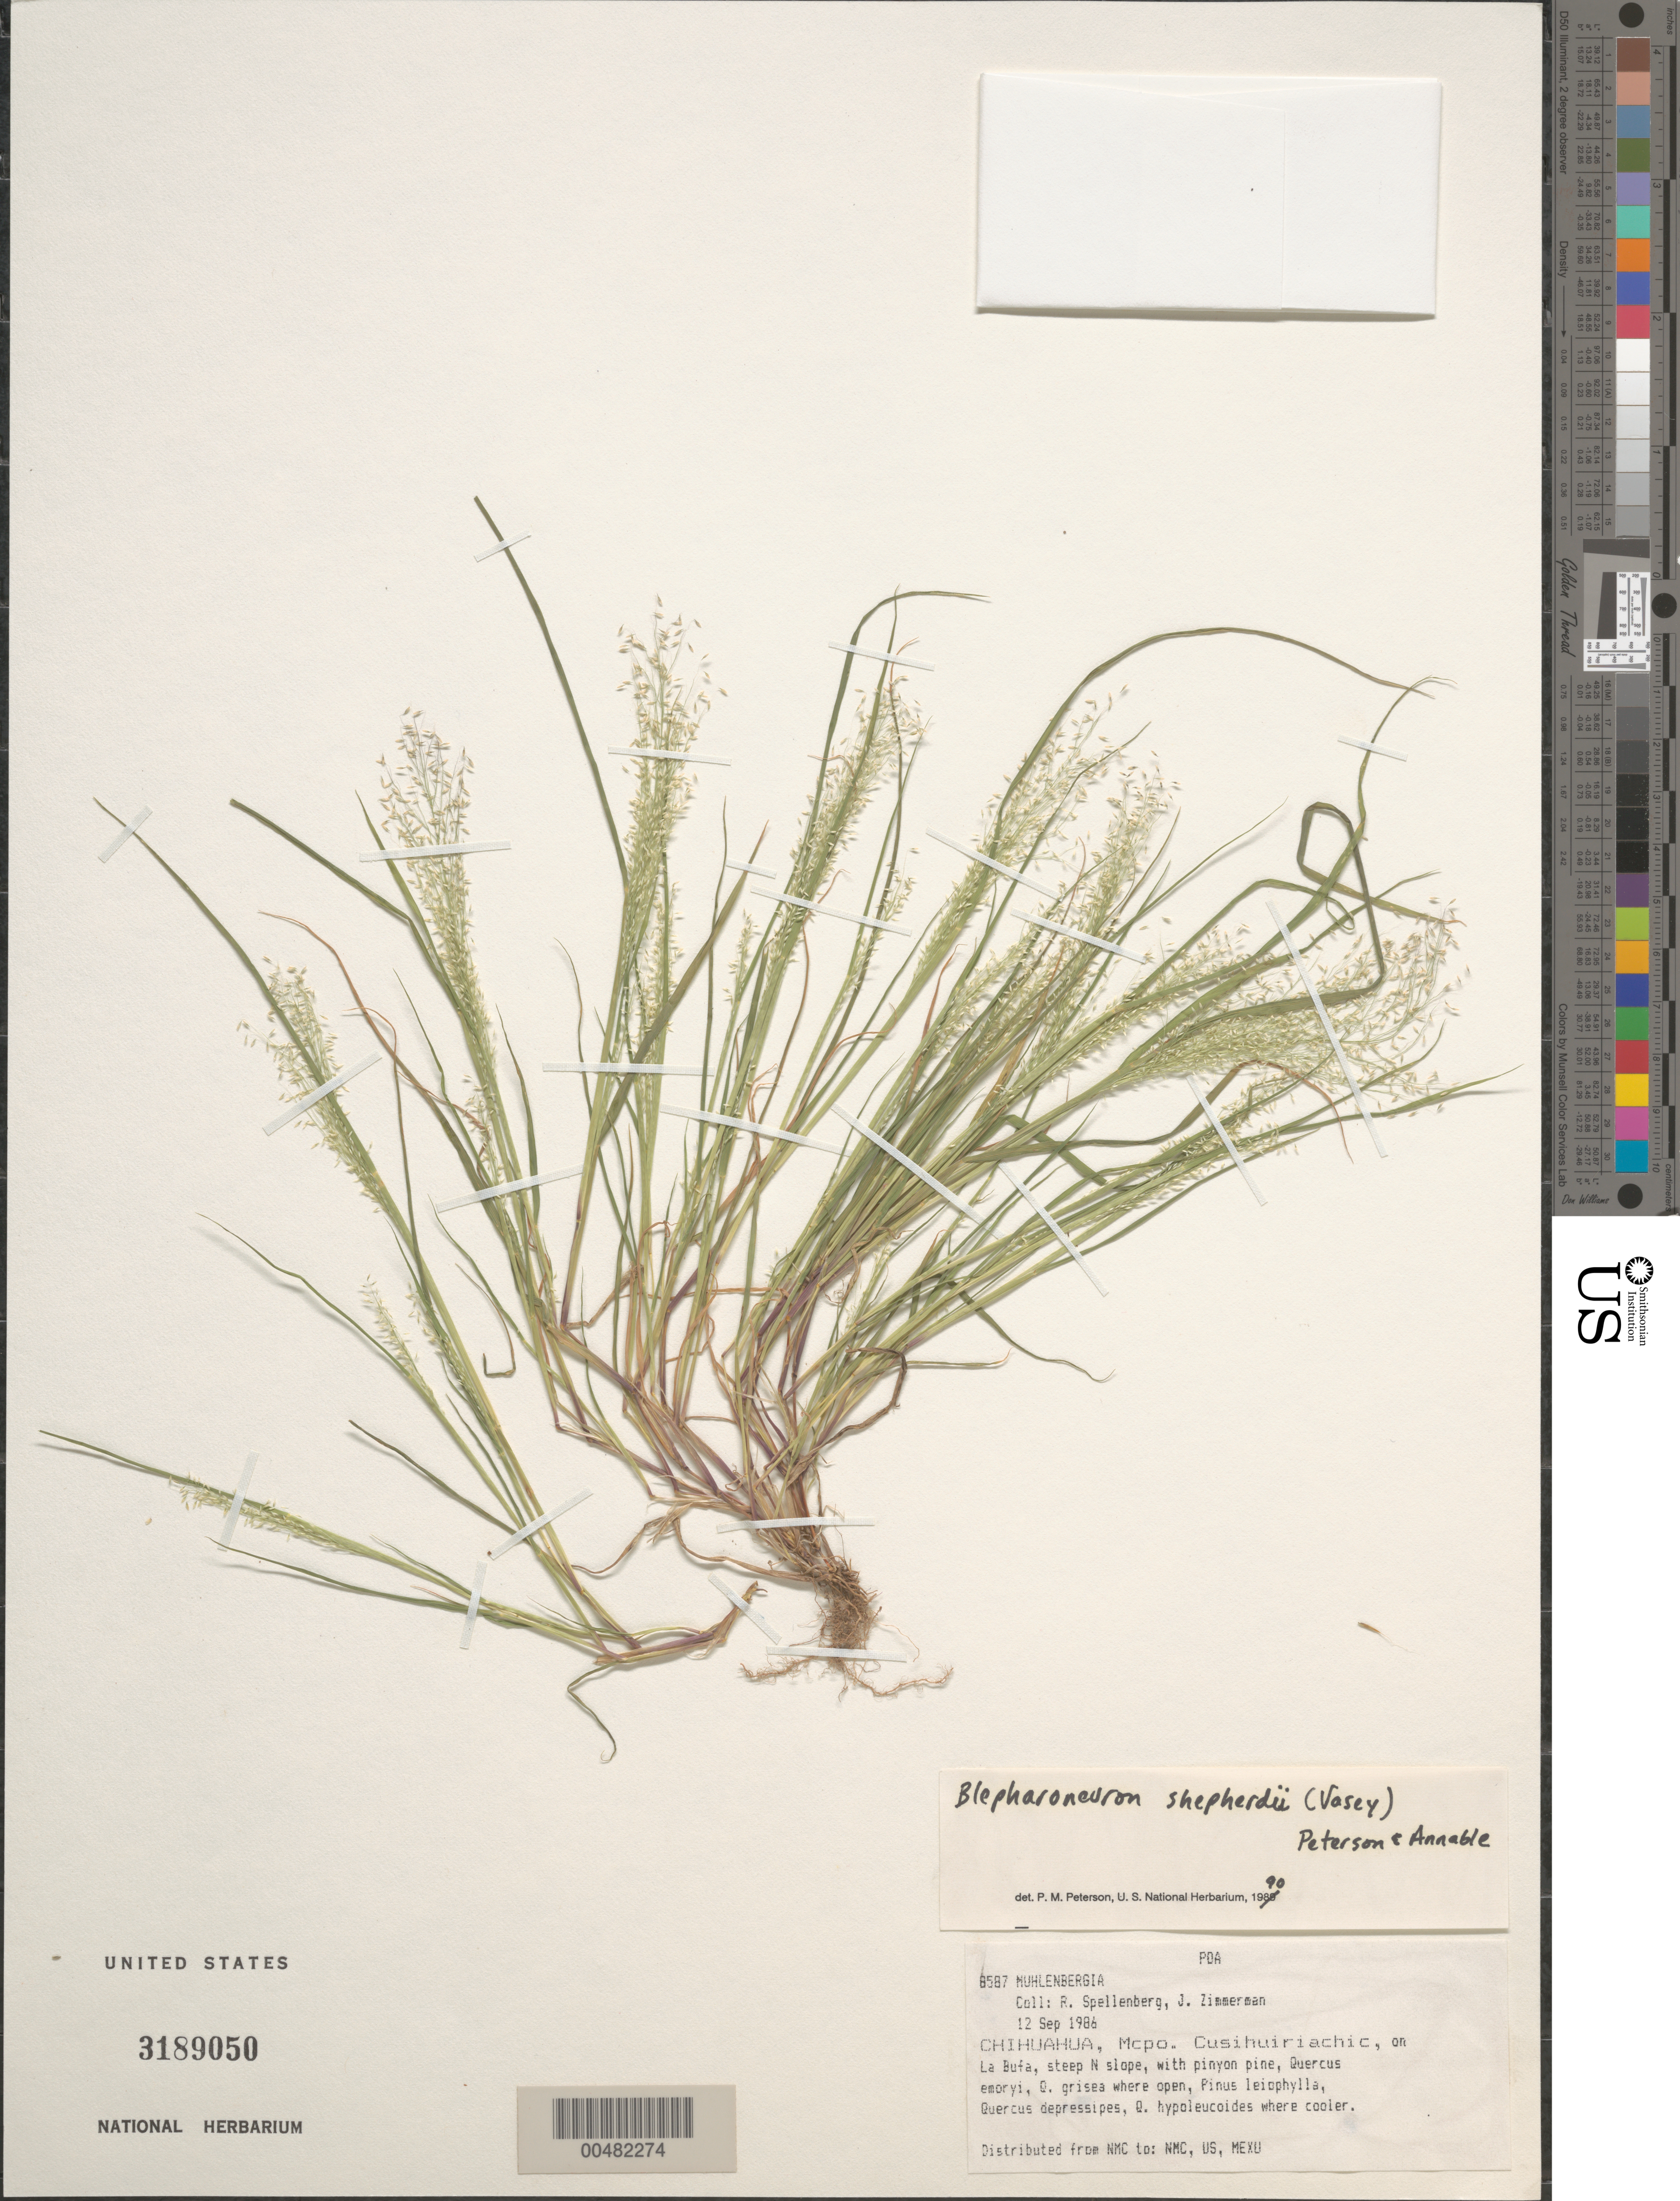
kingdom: Plantae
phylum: Tracheophyta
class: Liliopsida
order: Poales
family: Poaceae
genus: Blepharoneuron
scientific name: Blepharoneuron shepherdii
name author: (Vasey) P.M. Peterson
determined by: Peterson, Paul M., (BOT), Smithsonian Institution - National Museum of Natural History (UNITED STATES)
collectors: R. W. Spellenberg & J. Zimmerman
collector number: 8587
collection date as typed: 12 Sep 1986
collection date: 1986-09-12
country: Mexico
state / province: Chihuahua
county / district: Cusihuiriachic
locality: On La Bufa, steep N slope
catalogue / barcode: US 3189050